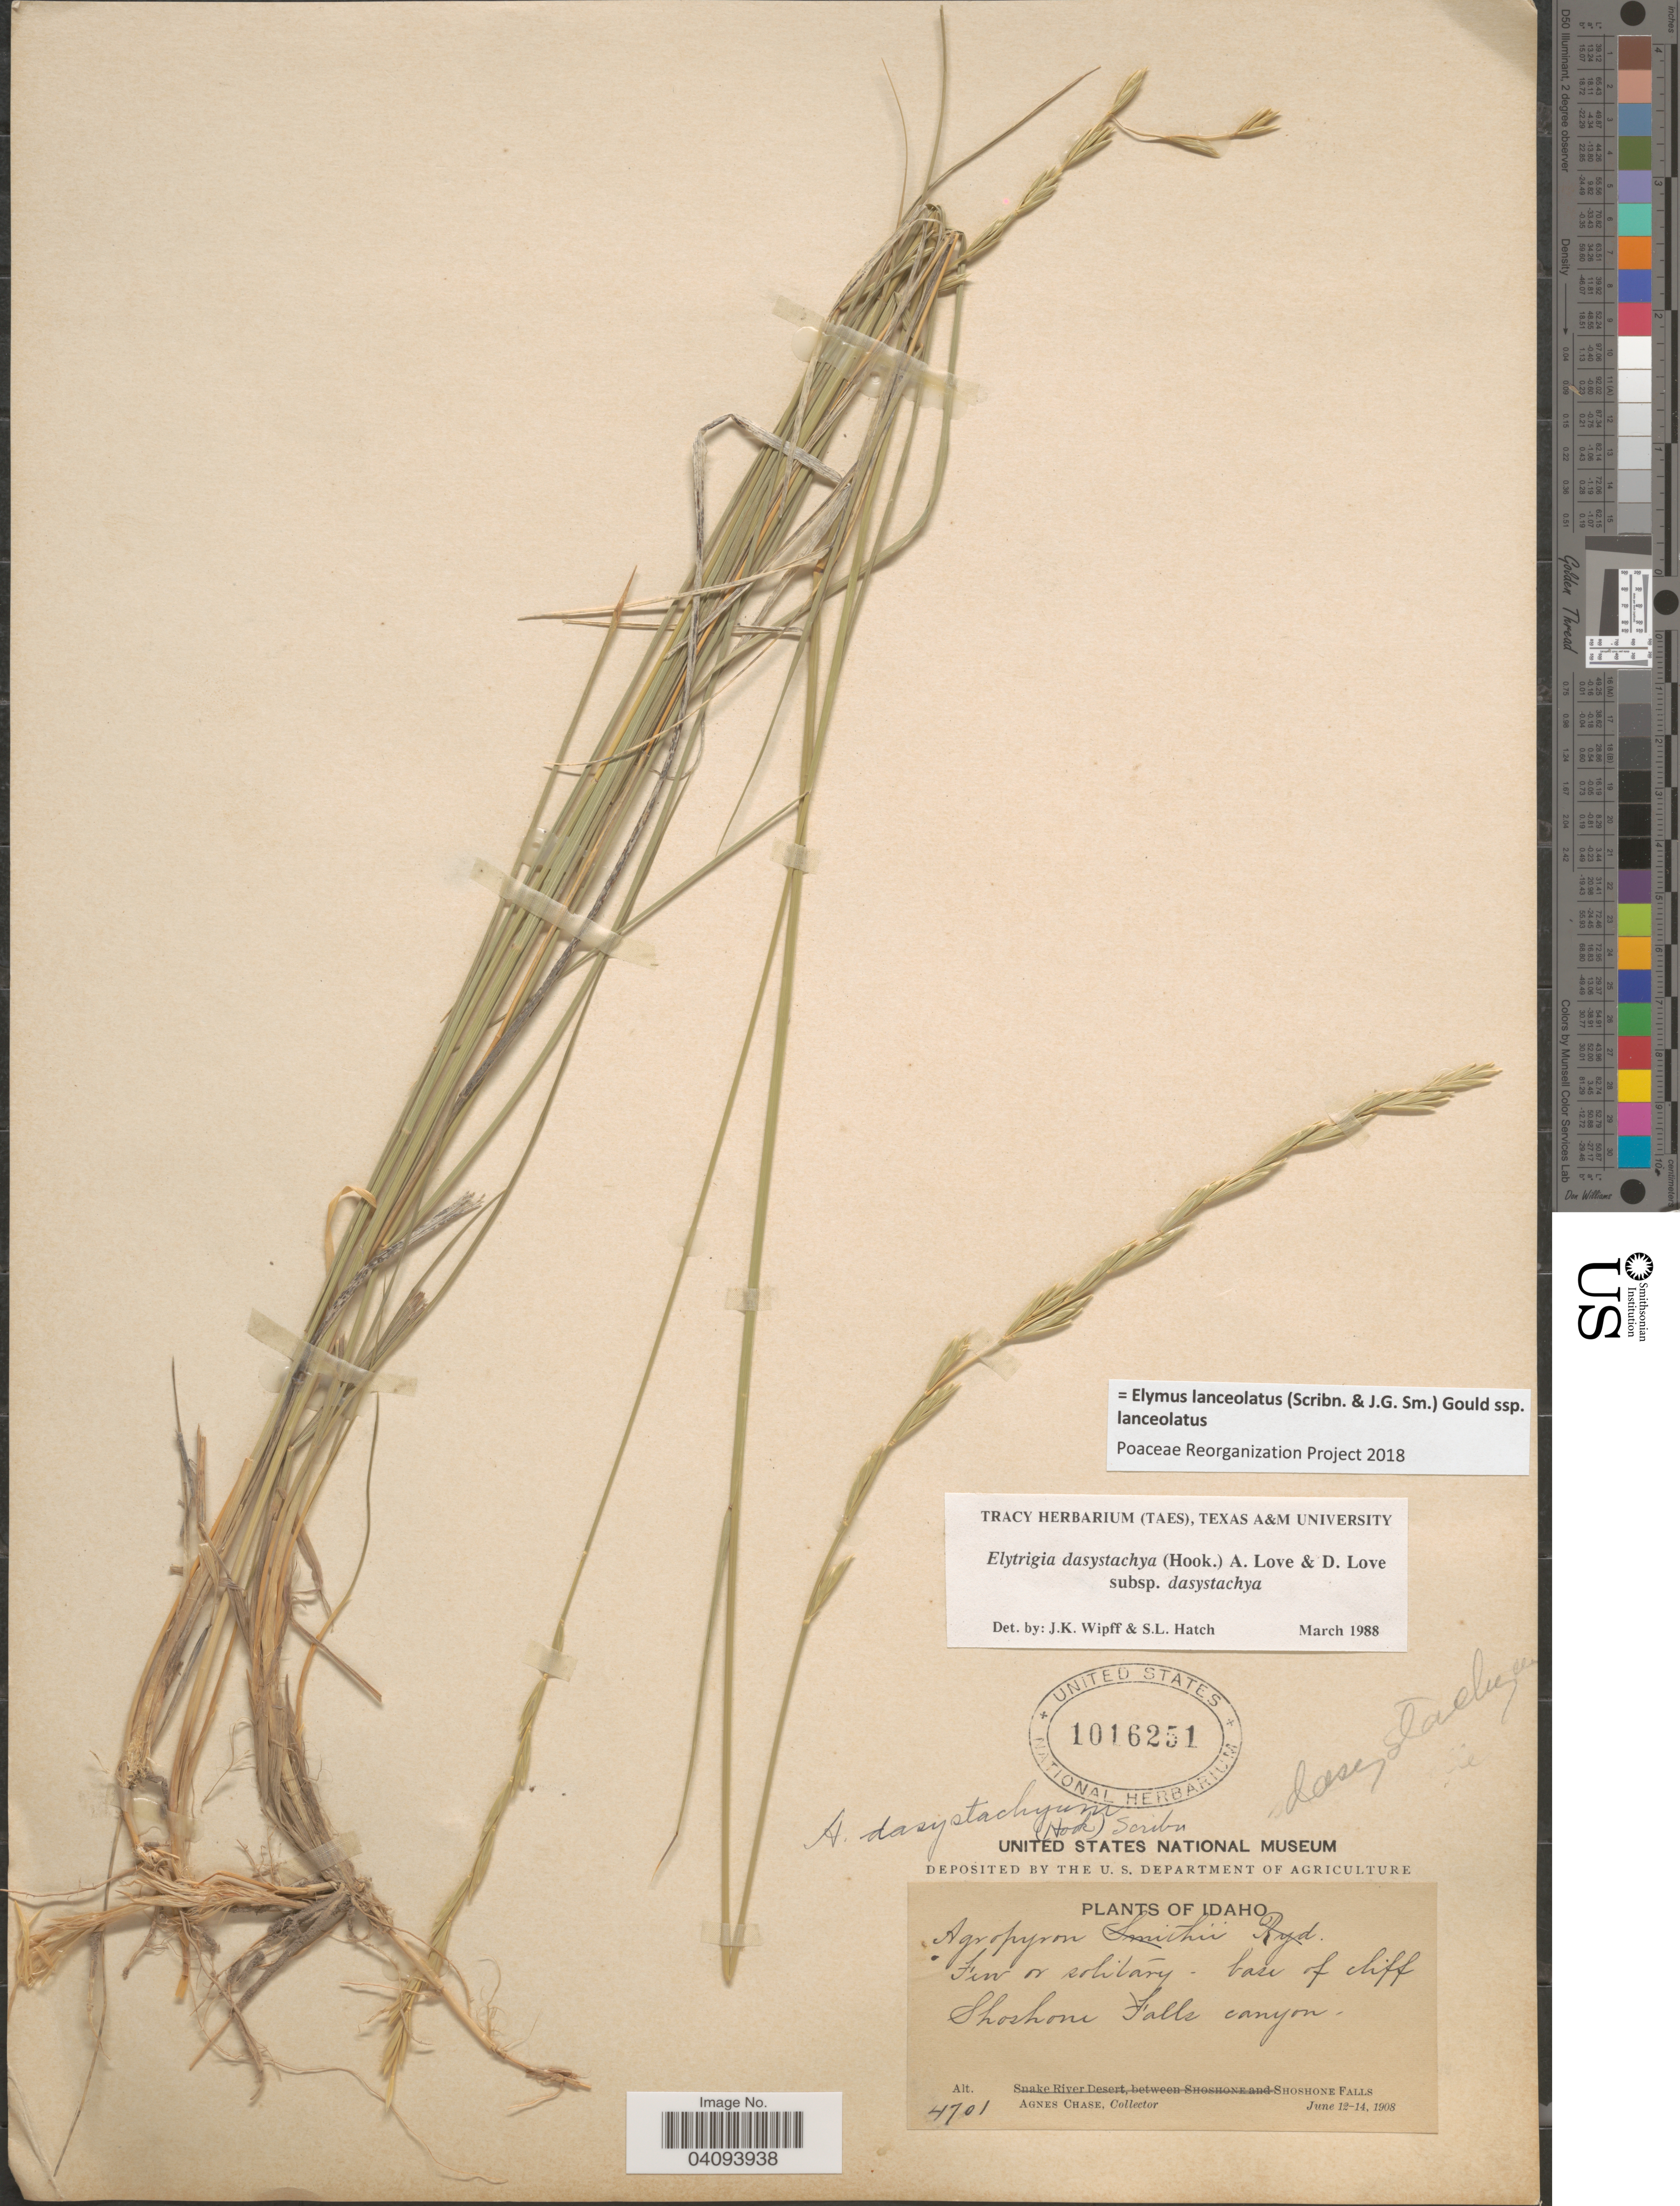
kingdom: Plantae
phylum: Tracheophyta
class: Liliopsida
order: Poales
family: Poaceae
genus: Elymus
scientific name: Elymus lanceolatus subsp. lanceolatus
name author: (Scribn. & J.G. Sm.) Gould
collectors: A. Chase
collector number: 4701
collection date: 1908-06-12/1908-06-14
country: United States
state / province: Idaho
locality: Shoshone Falls canyon. Shoshone Falls.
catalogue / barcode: US 1016251